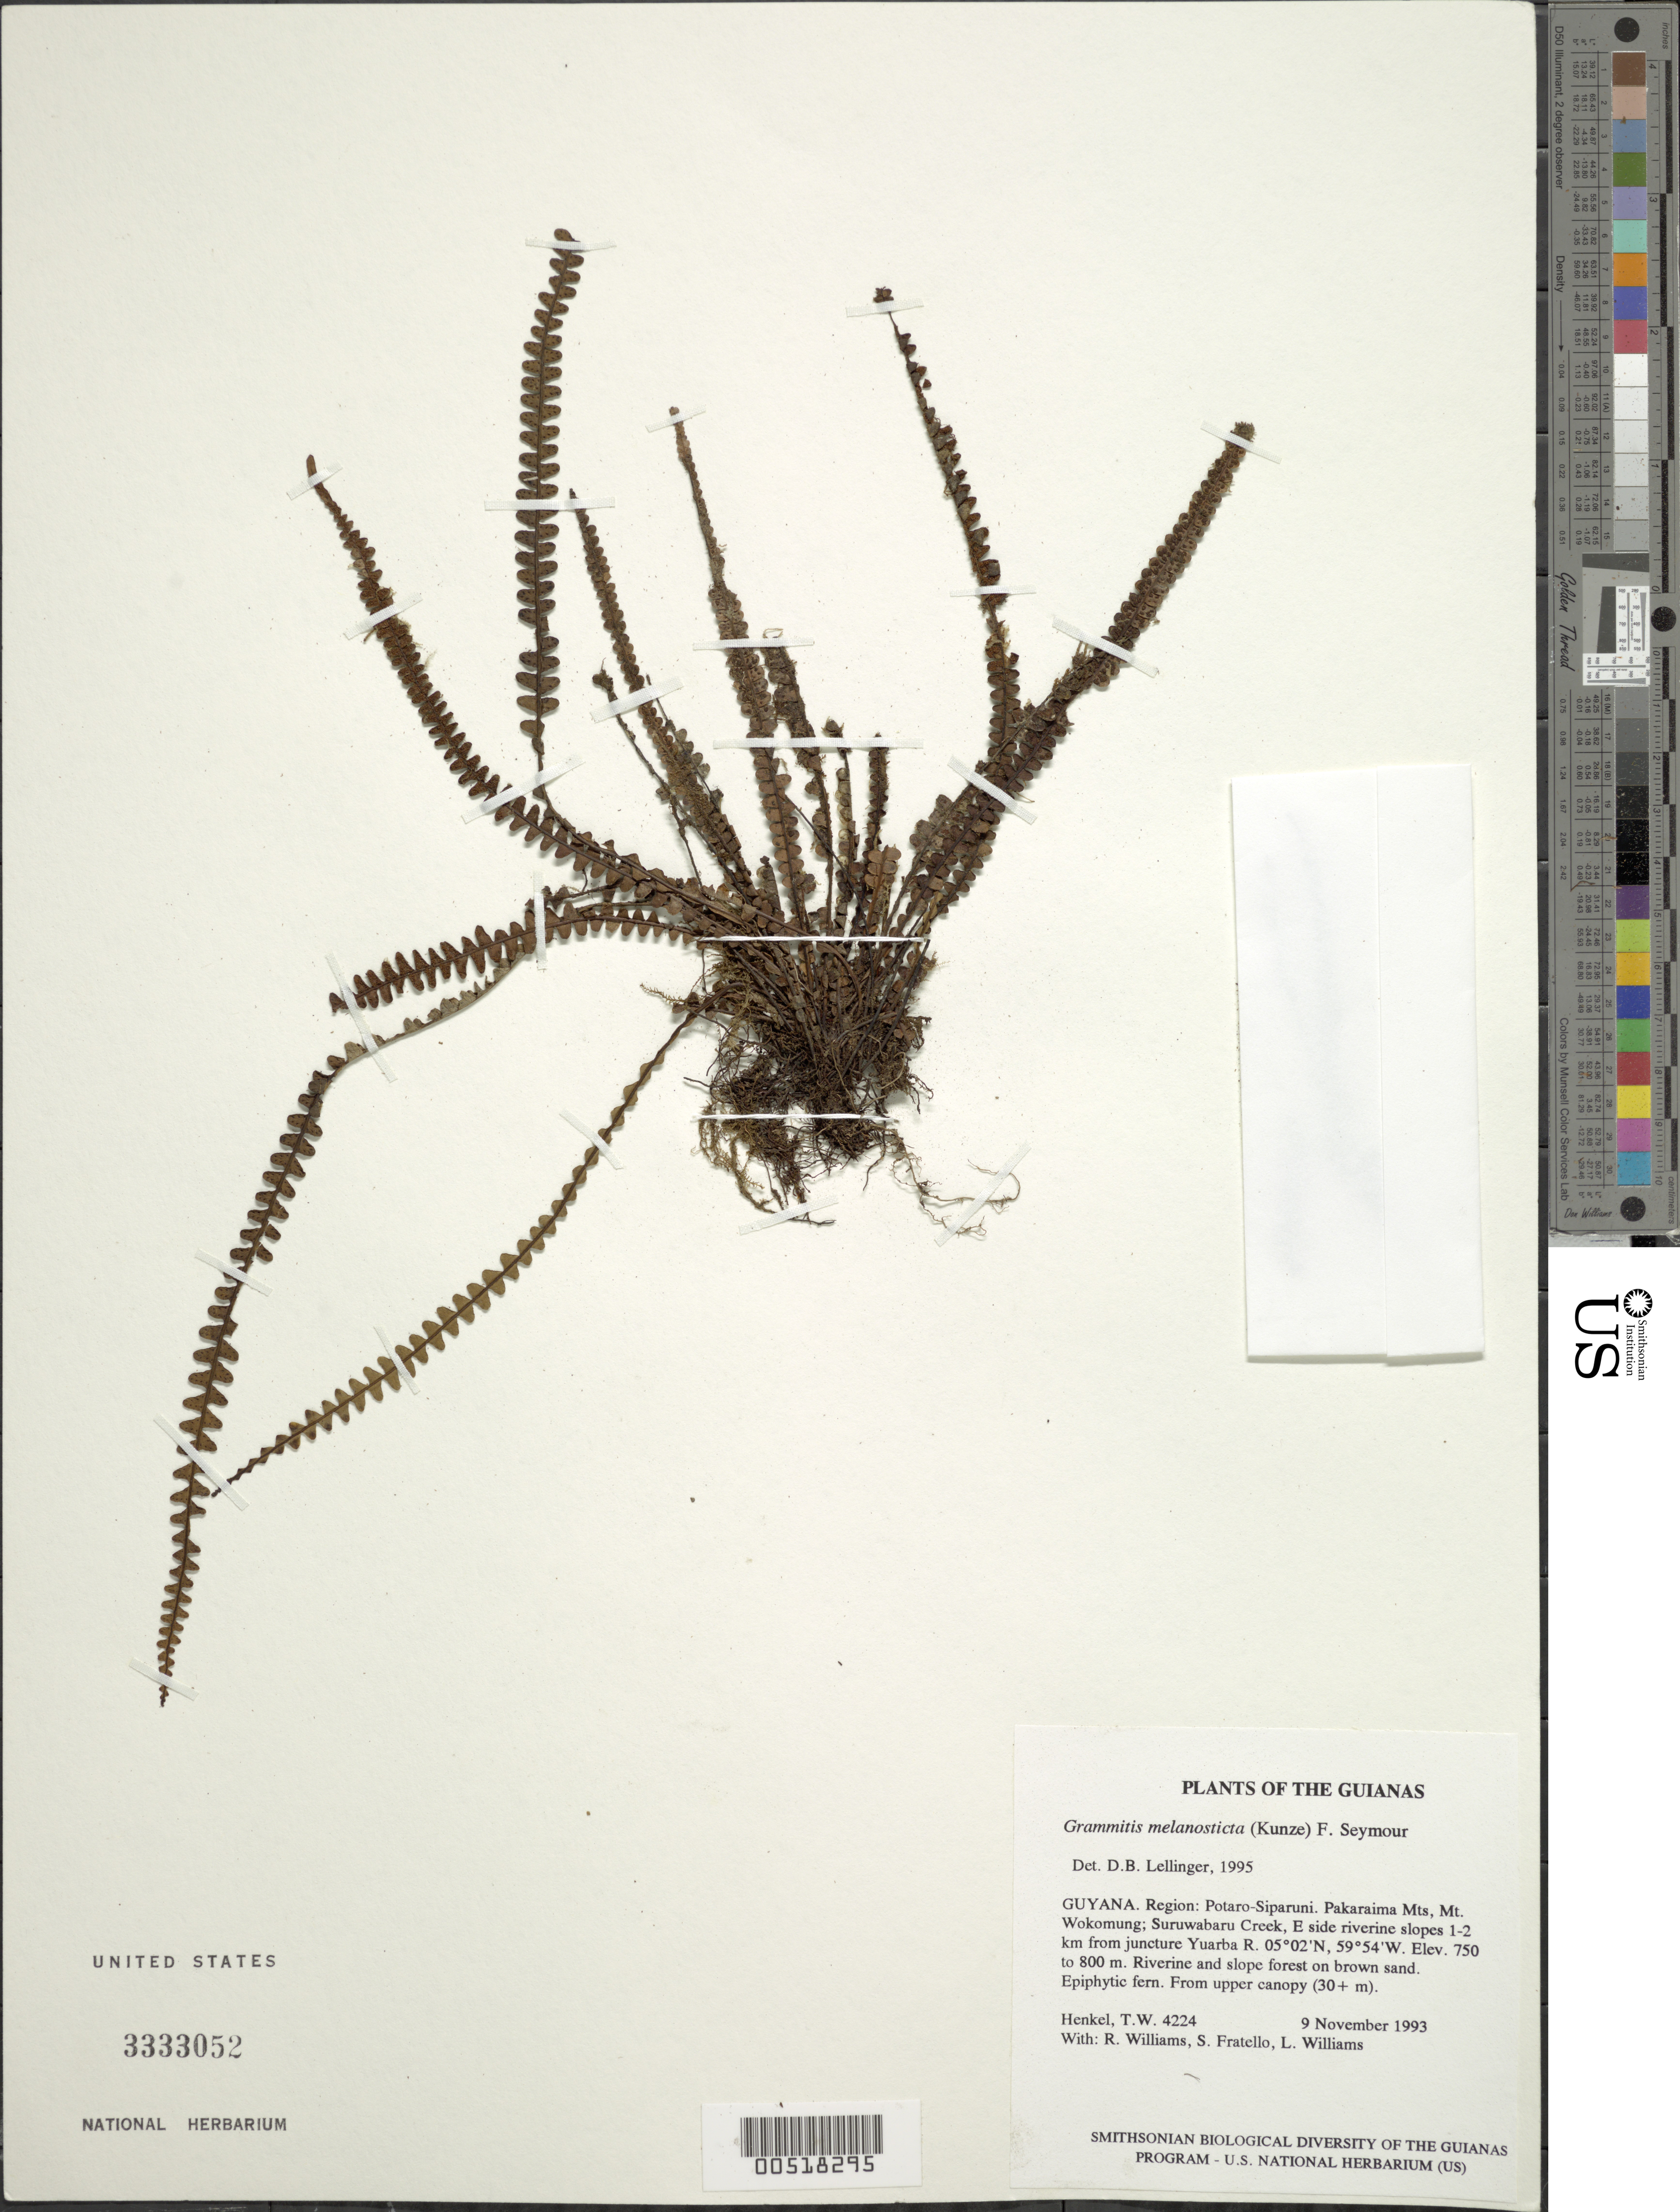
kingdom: Plantae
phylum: Tracheophyta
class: Polypodiopsida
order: Polypodiales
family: Polypodiaceae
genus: Melpomene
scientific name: Melpomene melanosticta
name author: (Kunze) A.R. Sm. & R.C. Moran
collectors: T. Henkel, R. Williams, S. Fratello & L. Williams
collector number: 4224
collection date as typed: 9 November 1993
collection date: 1993-11-09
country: Guyana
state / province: Potaro-Siparuni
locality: Pakaraima Mts, Mt. Wokomung; Suruwabaru Creek, E side riverine slopes 1-2 km from juncture Yuarba R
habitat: Riverine and slope forest on brown sand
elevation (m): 750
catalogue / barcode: US 3333052